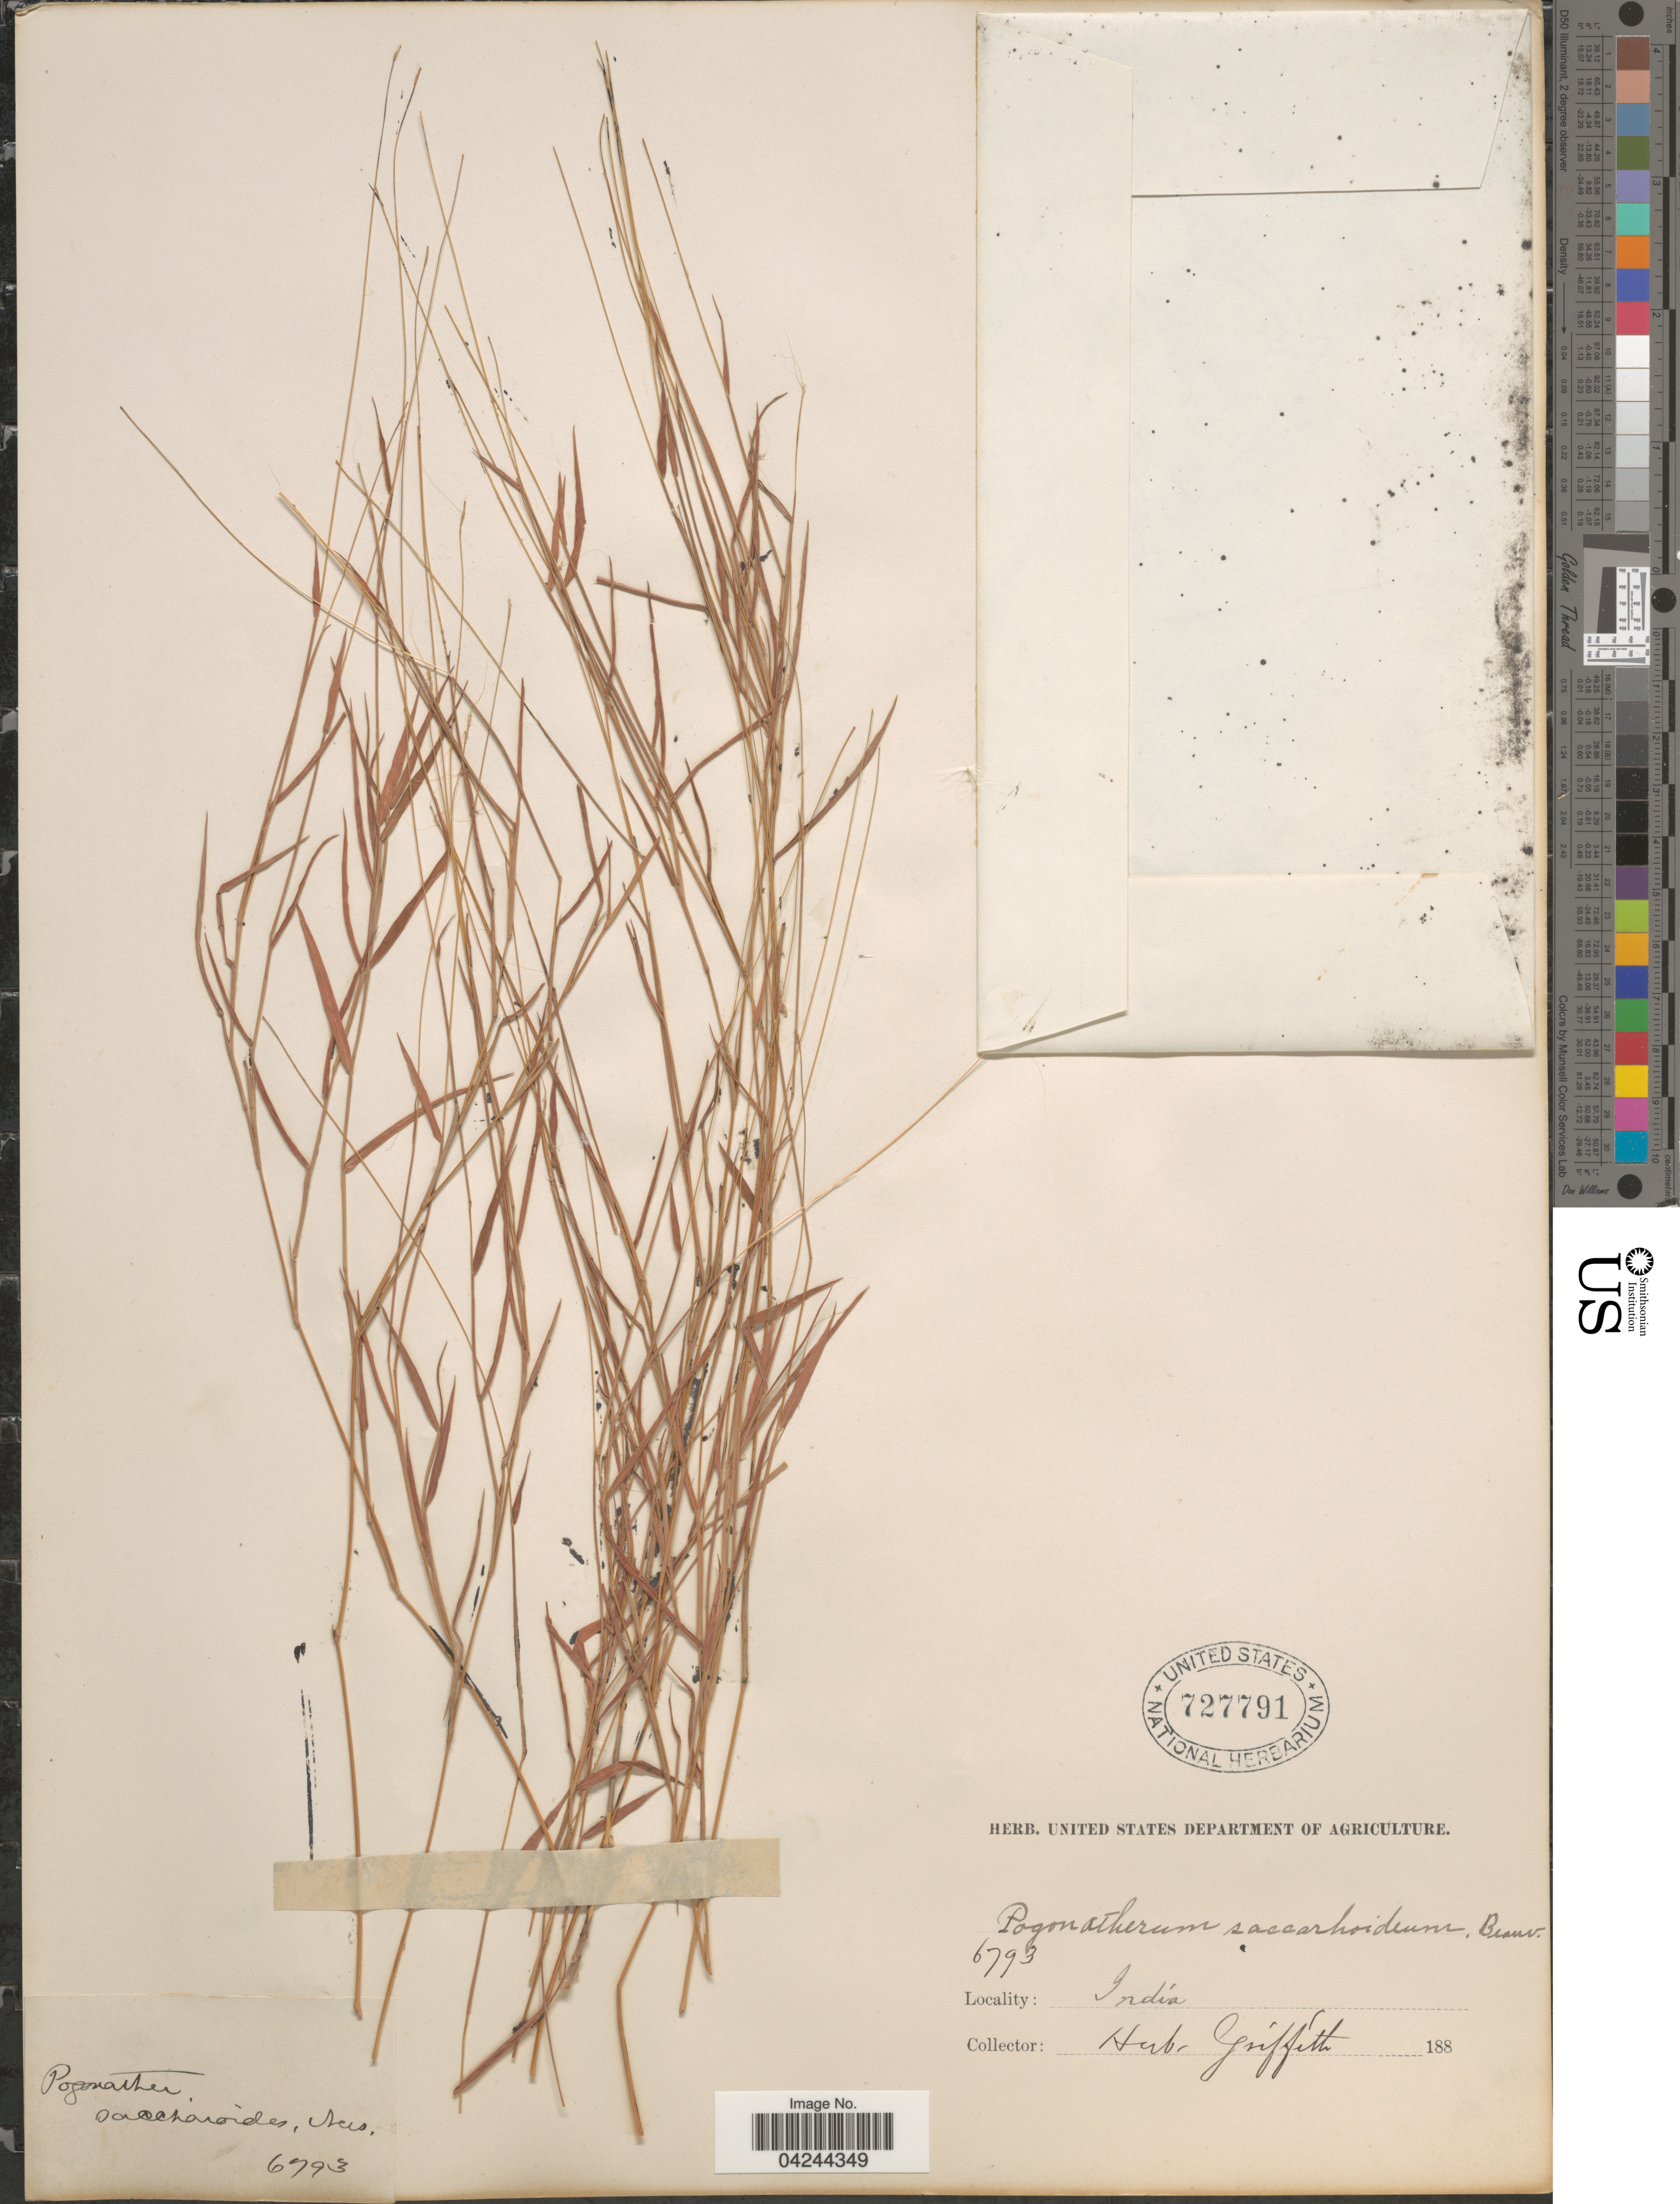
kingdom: Plantae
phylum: Tracheophyta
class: Liliopsida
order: Poales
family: Poaceae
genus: Pogonatherum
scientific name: Pogonatherum crinitum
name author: (Thunb.) Kunth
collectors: ex herb. Griffith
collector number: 6793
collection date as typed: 188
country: India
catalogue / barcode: US 727791